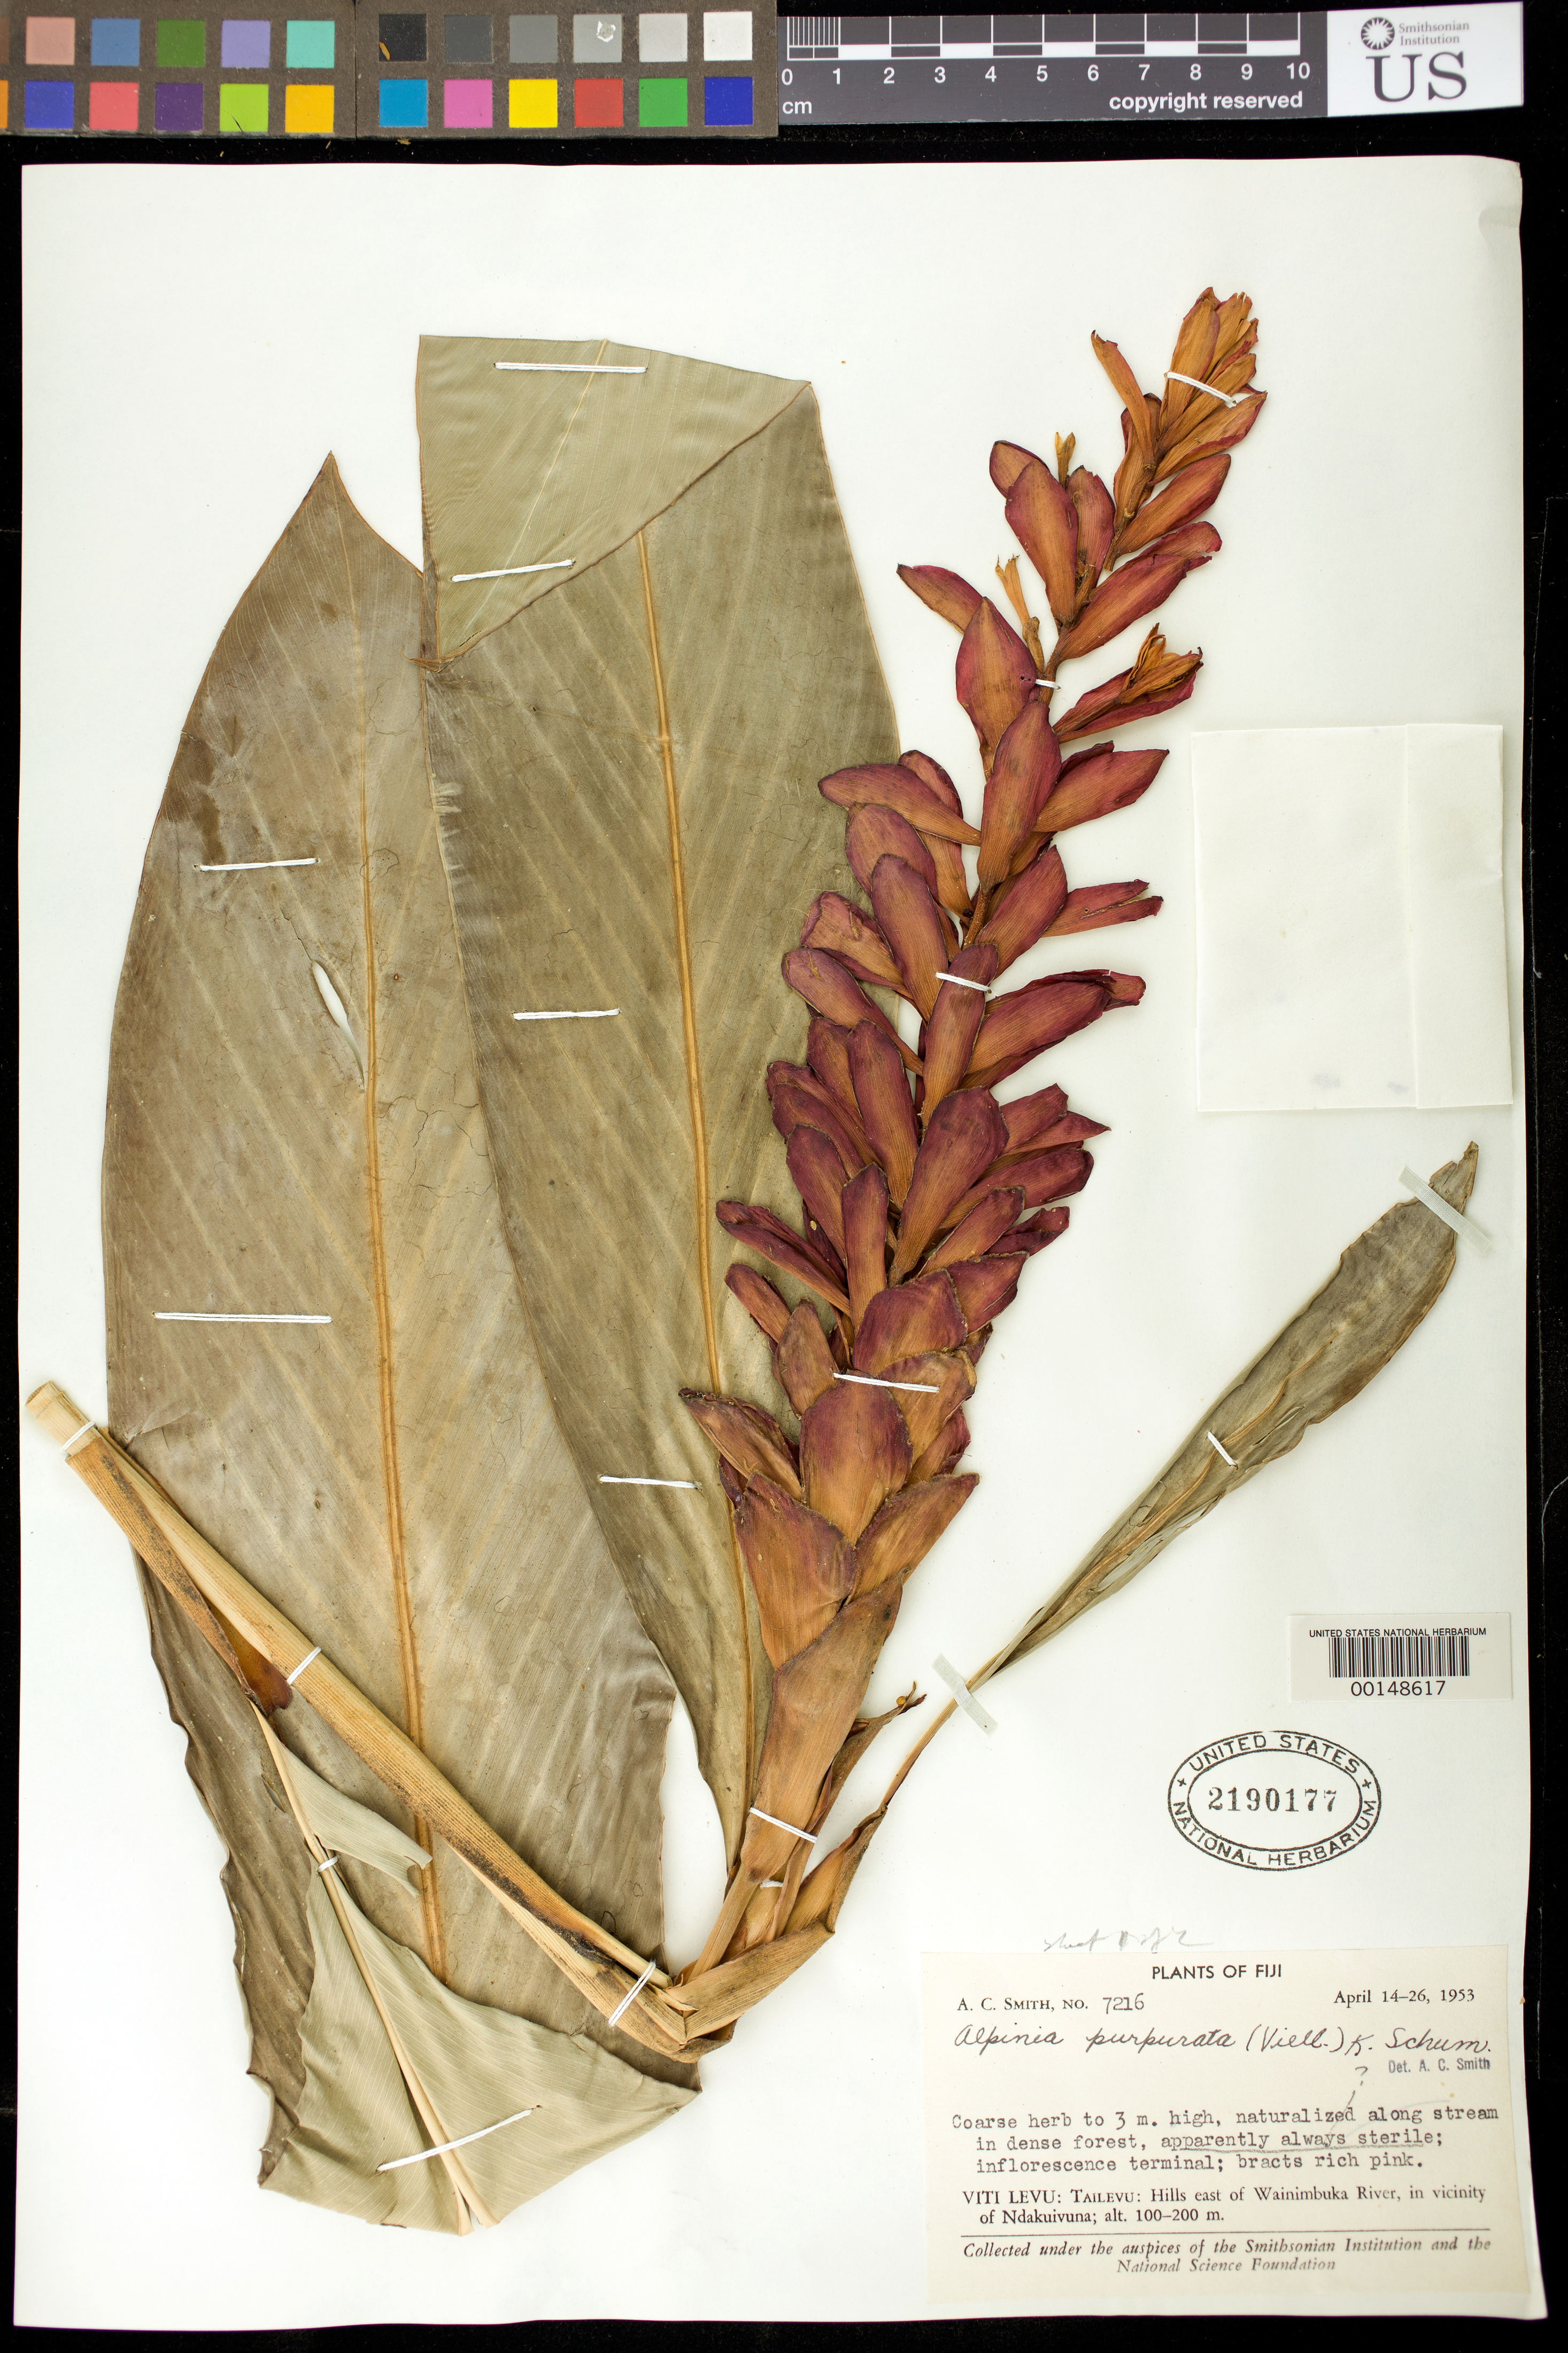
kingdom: Plantae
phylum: Tracheophyta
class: Liliopsida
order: Zingiberales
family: Zingiberaceae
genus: Alpinia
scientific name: Alpinia purpurata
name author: (Veill.) K. Schum.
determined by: Smith, A. C.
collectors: A. C. Smith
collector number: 7216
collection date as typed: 14 Apr 1953 to 26 Apr 1953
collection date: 1953-04-14/1953-04-26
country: Fiji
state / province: Central Division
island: Viti Levu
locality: Tailevu, hills E of Wainimbuka River, in vicinity of Ndakuivuna, Tailevu.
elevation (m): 100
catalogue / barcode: US 2190177